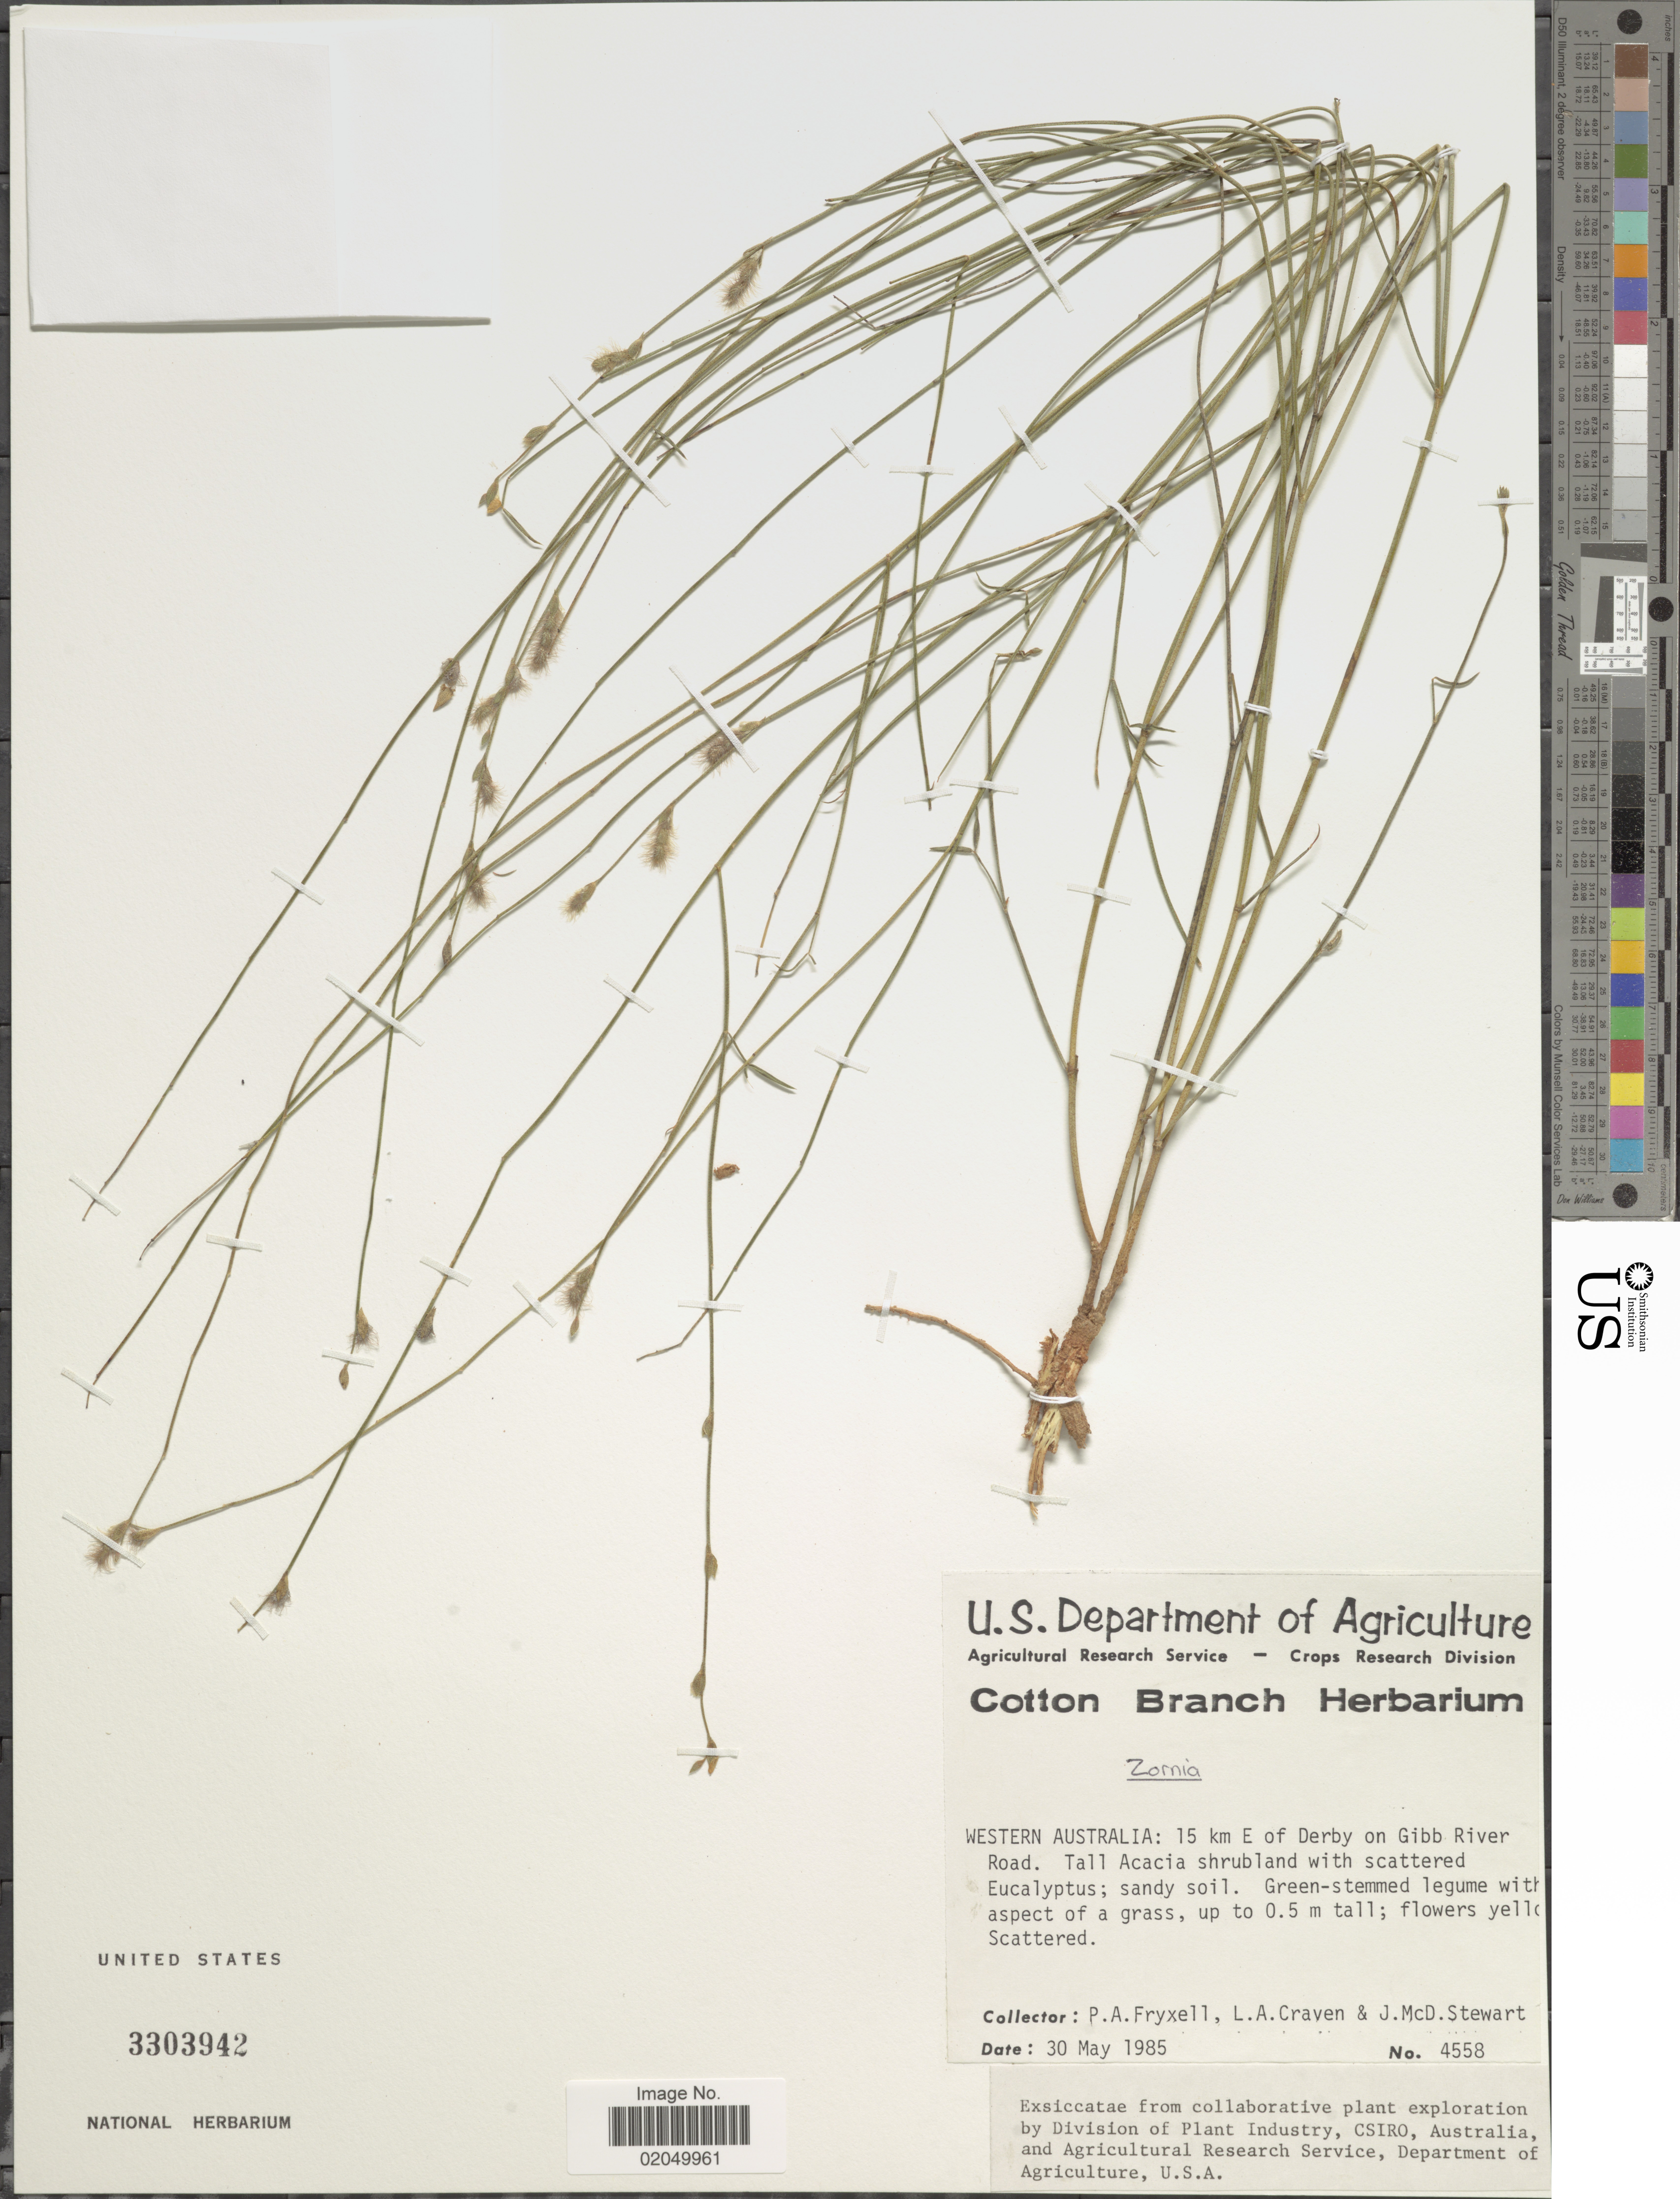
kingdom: Plantae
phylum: Tracheophyta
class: Magnoliopsida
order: Fabales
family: Fabaceae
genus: Zornia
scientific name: Zornia sp.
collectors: P. A. Fryxell, L. A. Craven & J. Stewart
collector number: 4558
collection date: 1985-05-30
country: Australia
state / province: Western Australia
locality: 15 km E of Derby on Gib River Road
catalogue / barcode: US 3303942